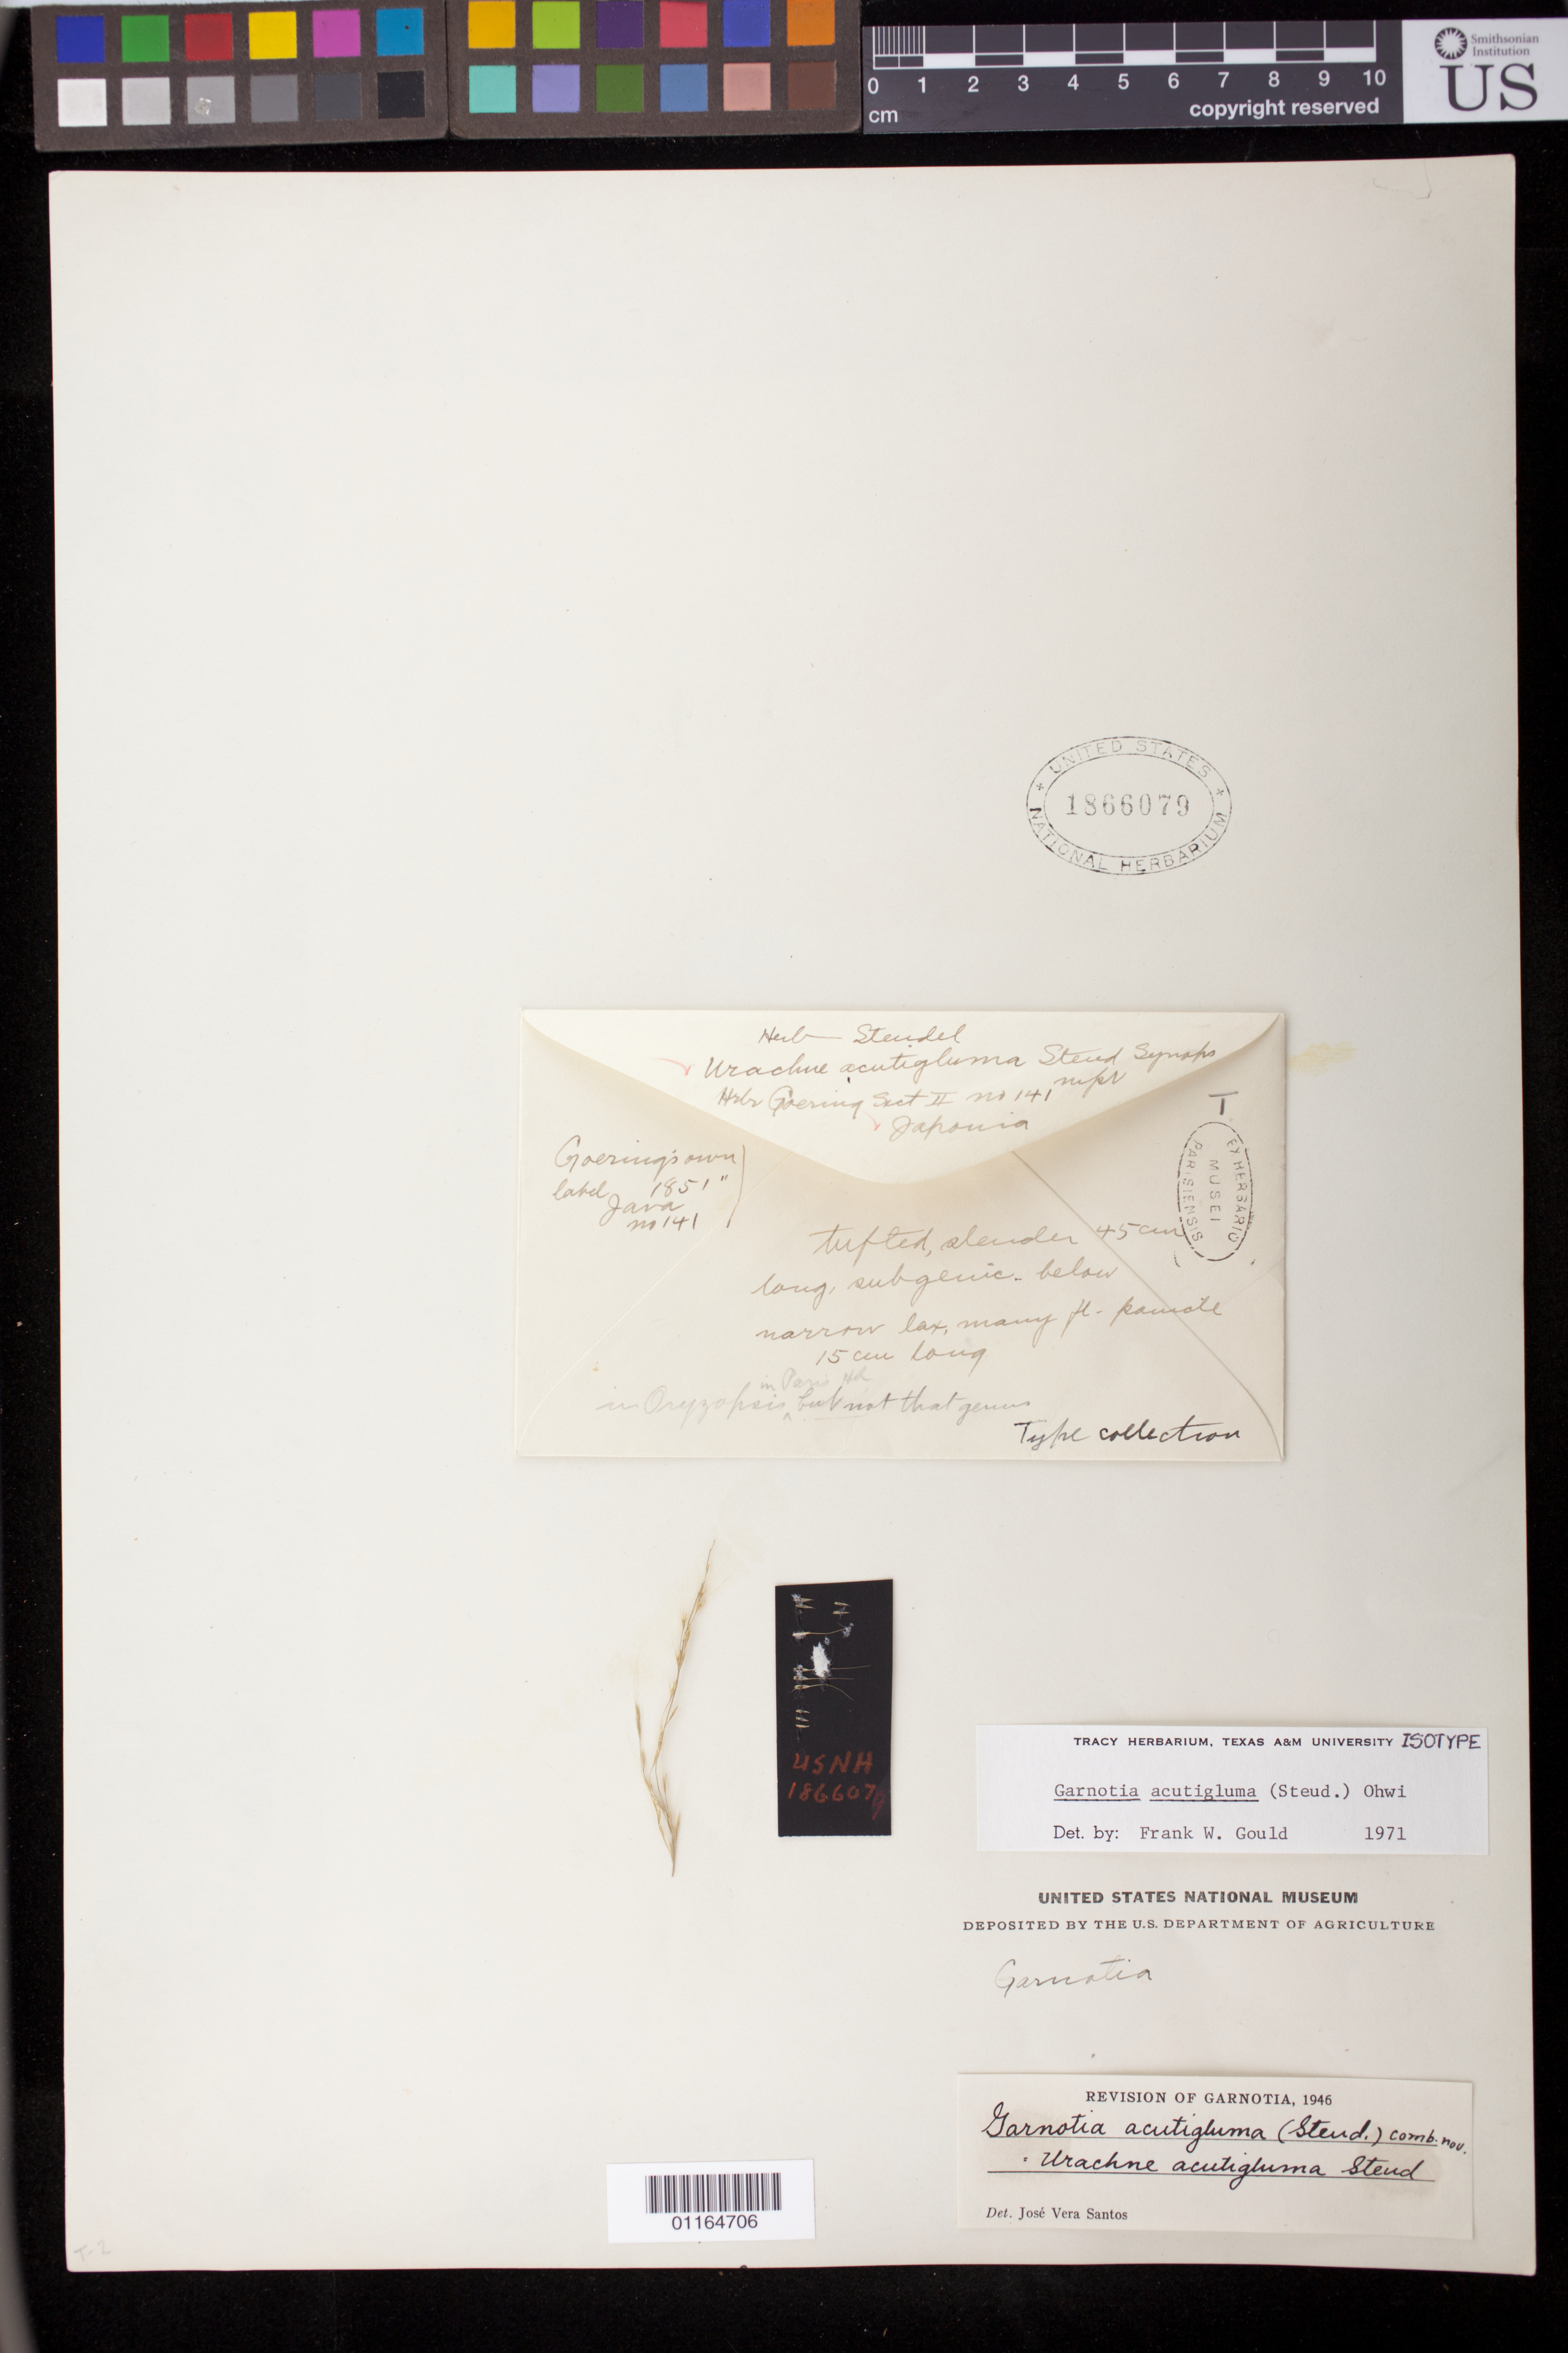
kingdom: Plantae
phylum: Tracheophyta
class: Liliopsida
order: Poales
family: Poaceae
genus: Urachne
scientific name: Urachne acutigluma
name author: Steud.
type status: Isotype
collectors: M. Goering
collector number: Sect. II 141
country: Japan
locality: label reads "Goerings own label 1851 'Java no. 141'"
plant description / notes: Fragmentary material of type specimen ex herb. Steudel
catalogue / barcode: US 1866079